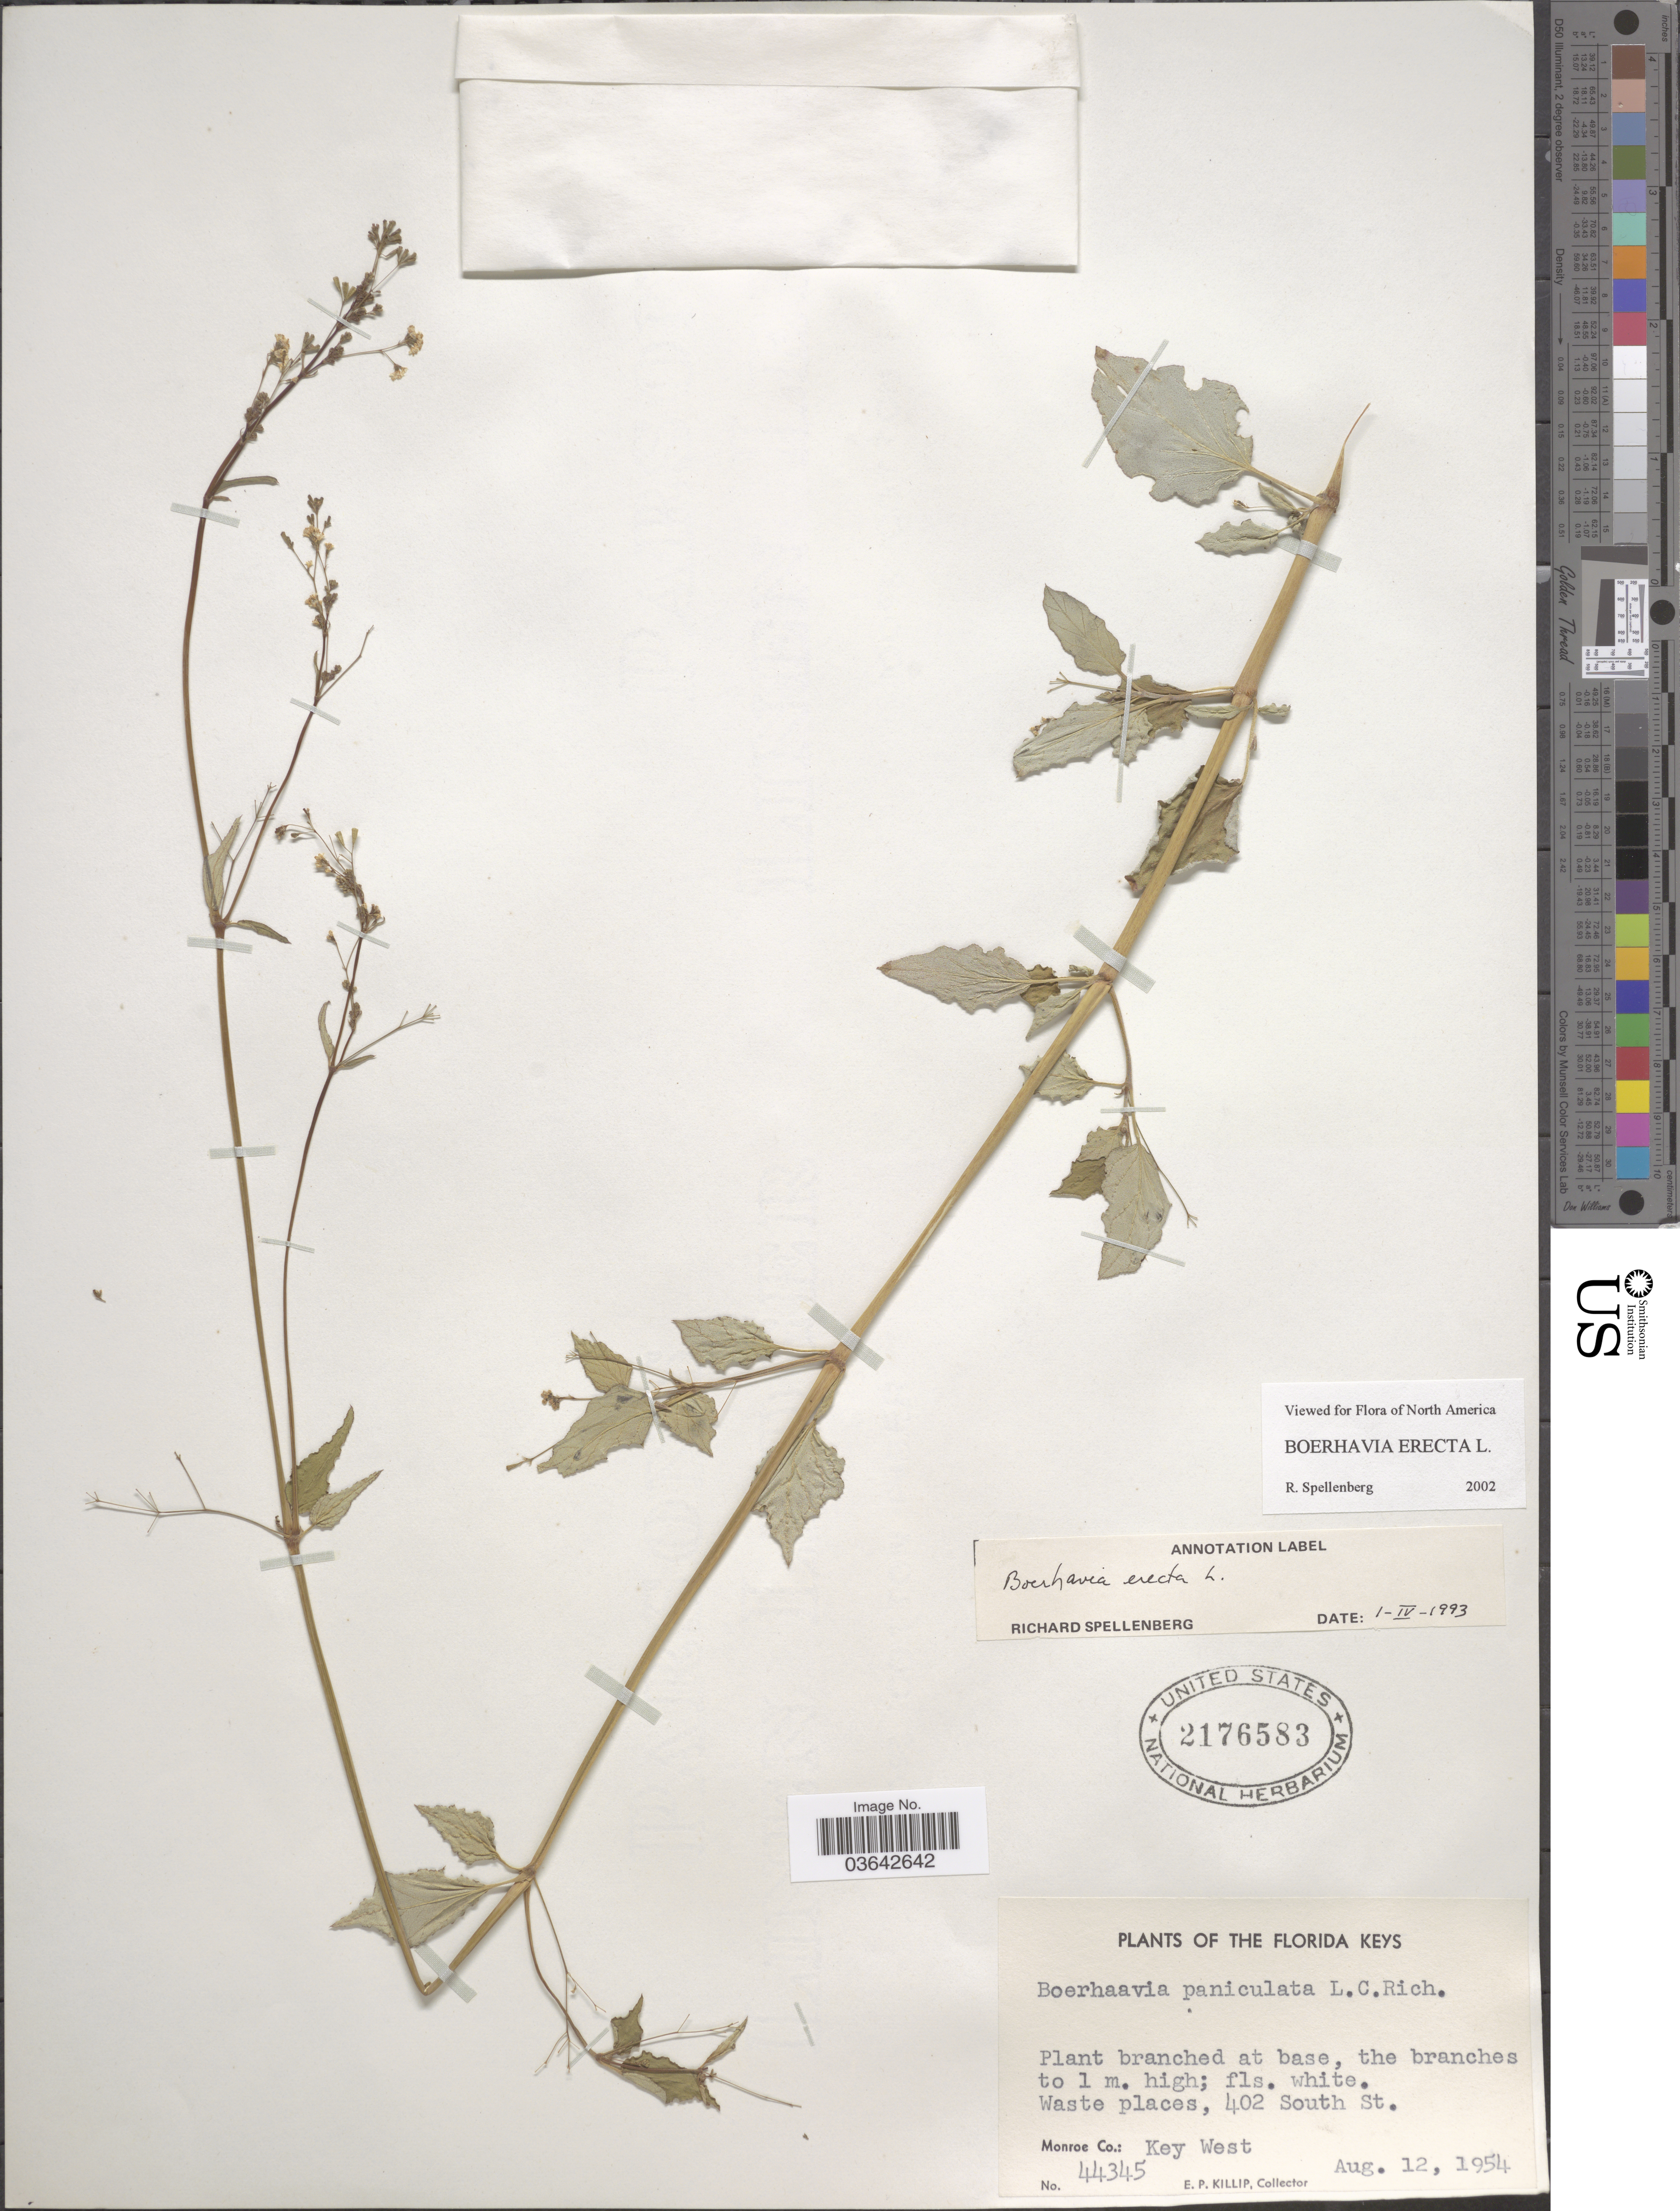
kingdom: Plantae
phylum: Tracheophyta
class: Magnoliopsida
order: Caryophyllales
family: Nyctaginaceae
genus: Boerhavia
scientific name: Boerhavia erecta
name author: L.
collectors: E. P. Killip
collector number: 44345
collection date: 1954-08-12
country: United States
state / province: Florida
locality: The Florida Keys. 402 South St. Monroe Co.: Key West.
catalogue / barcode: US 2176583